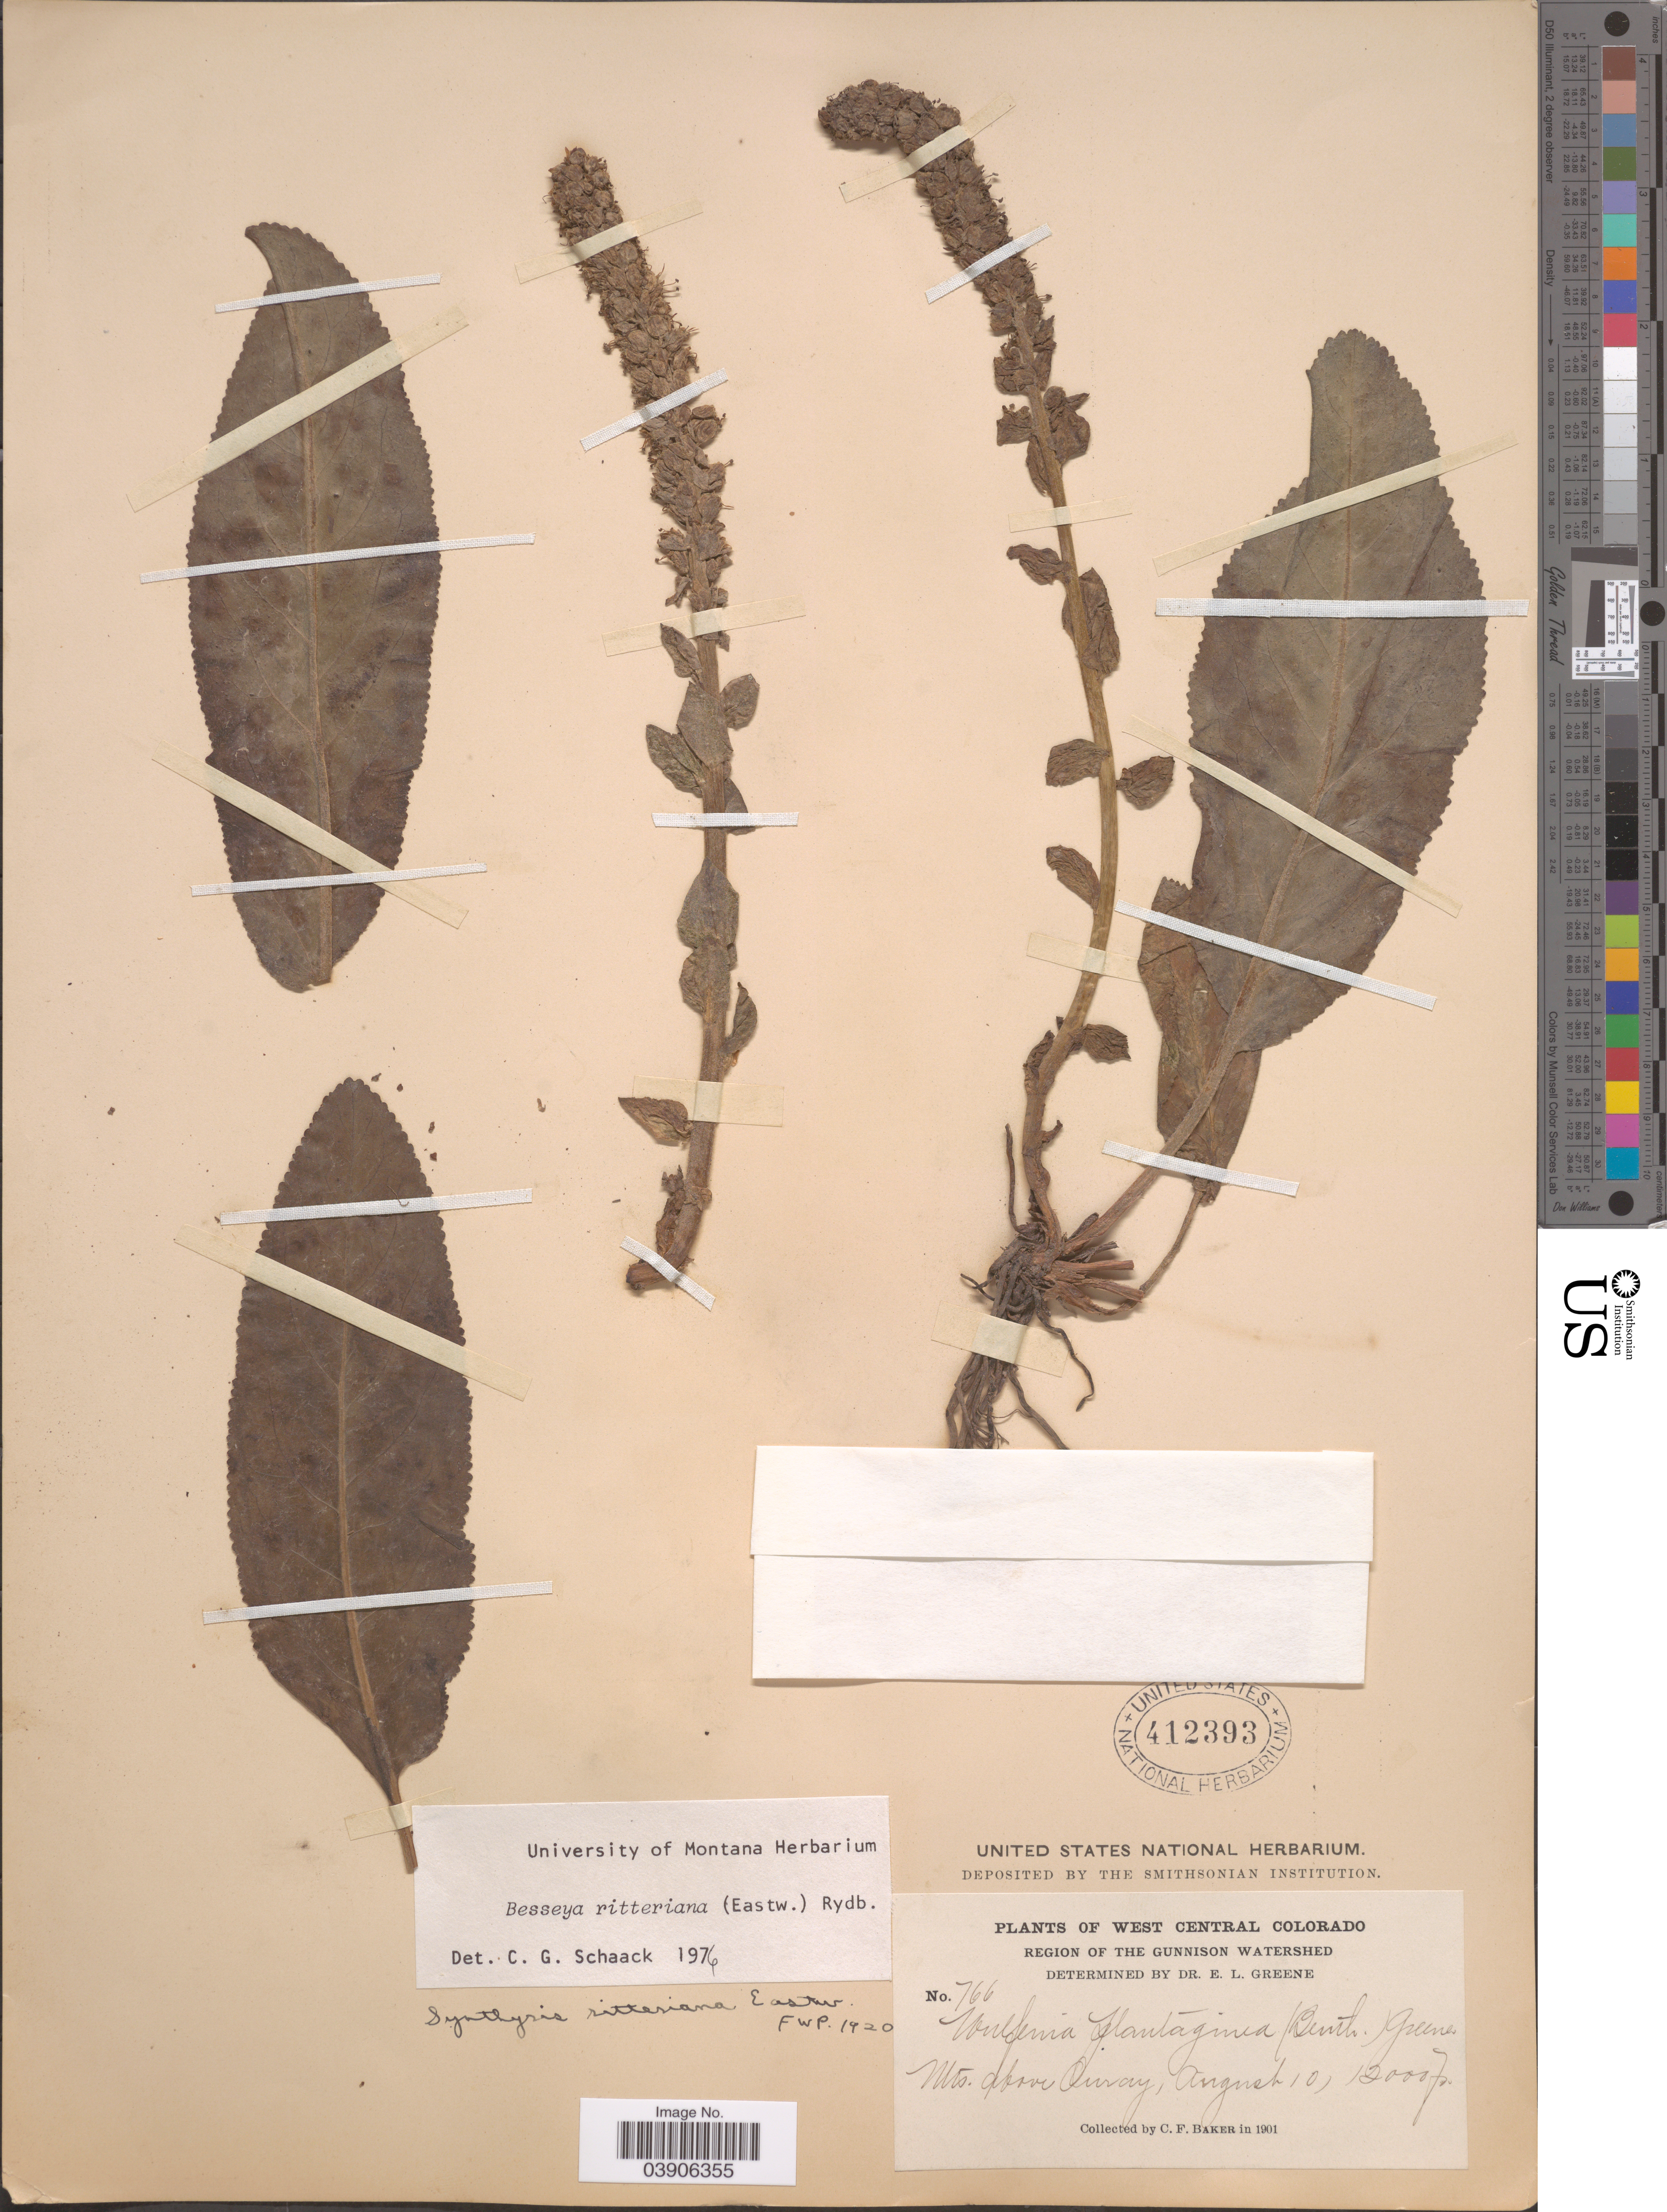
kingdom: Plantae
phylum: Tracheophyta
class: Magnoliopsida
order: Lamiales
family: Plantaginaceae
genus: Synthyris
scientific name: Synthyris ritteriana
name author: Eastw.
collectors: C. F. Baker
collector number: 766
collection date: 1901-08-10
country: United States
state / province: Colorado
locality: West Central Colorado. Region of the Gunnison Watershed. Mts. above Quray.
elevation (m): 3658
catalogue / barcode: US 412393